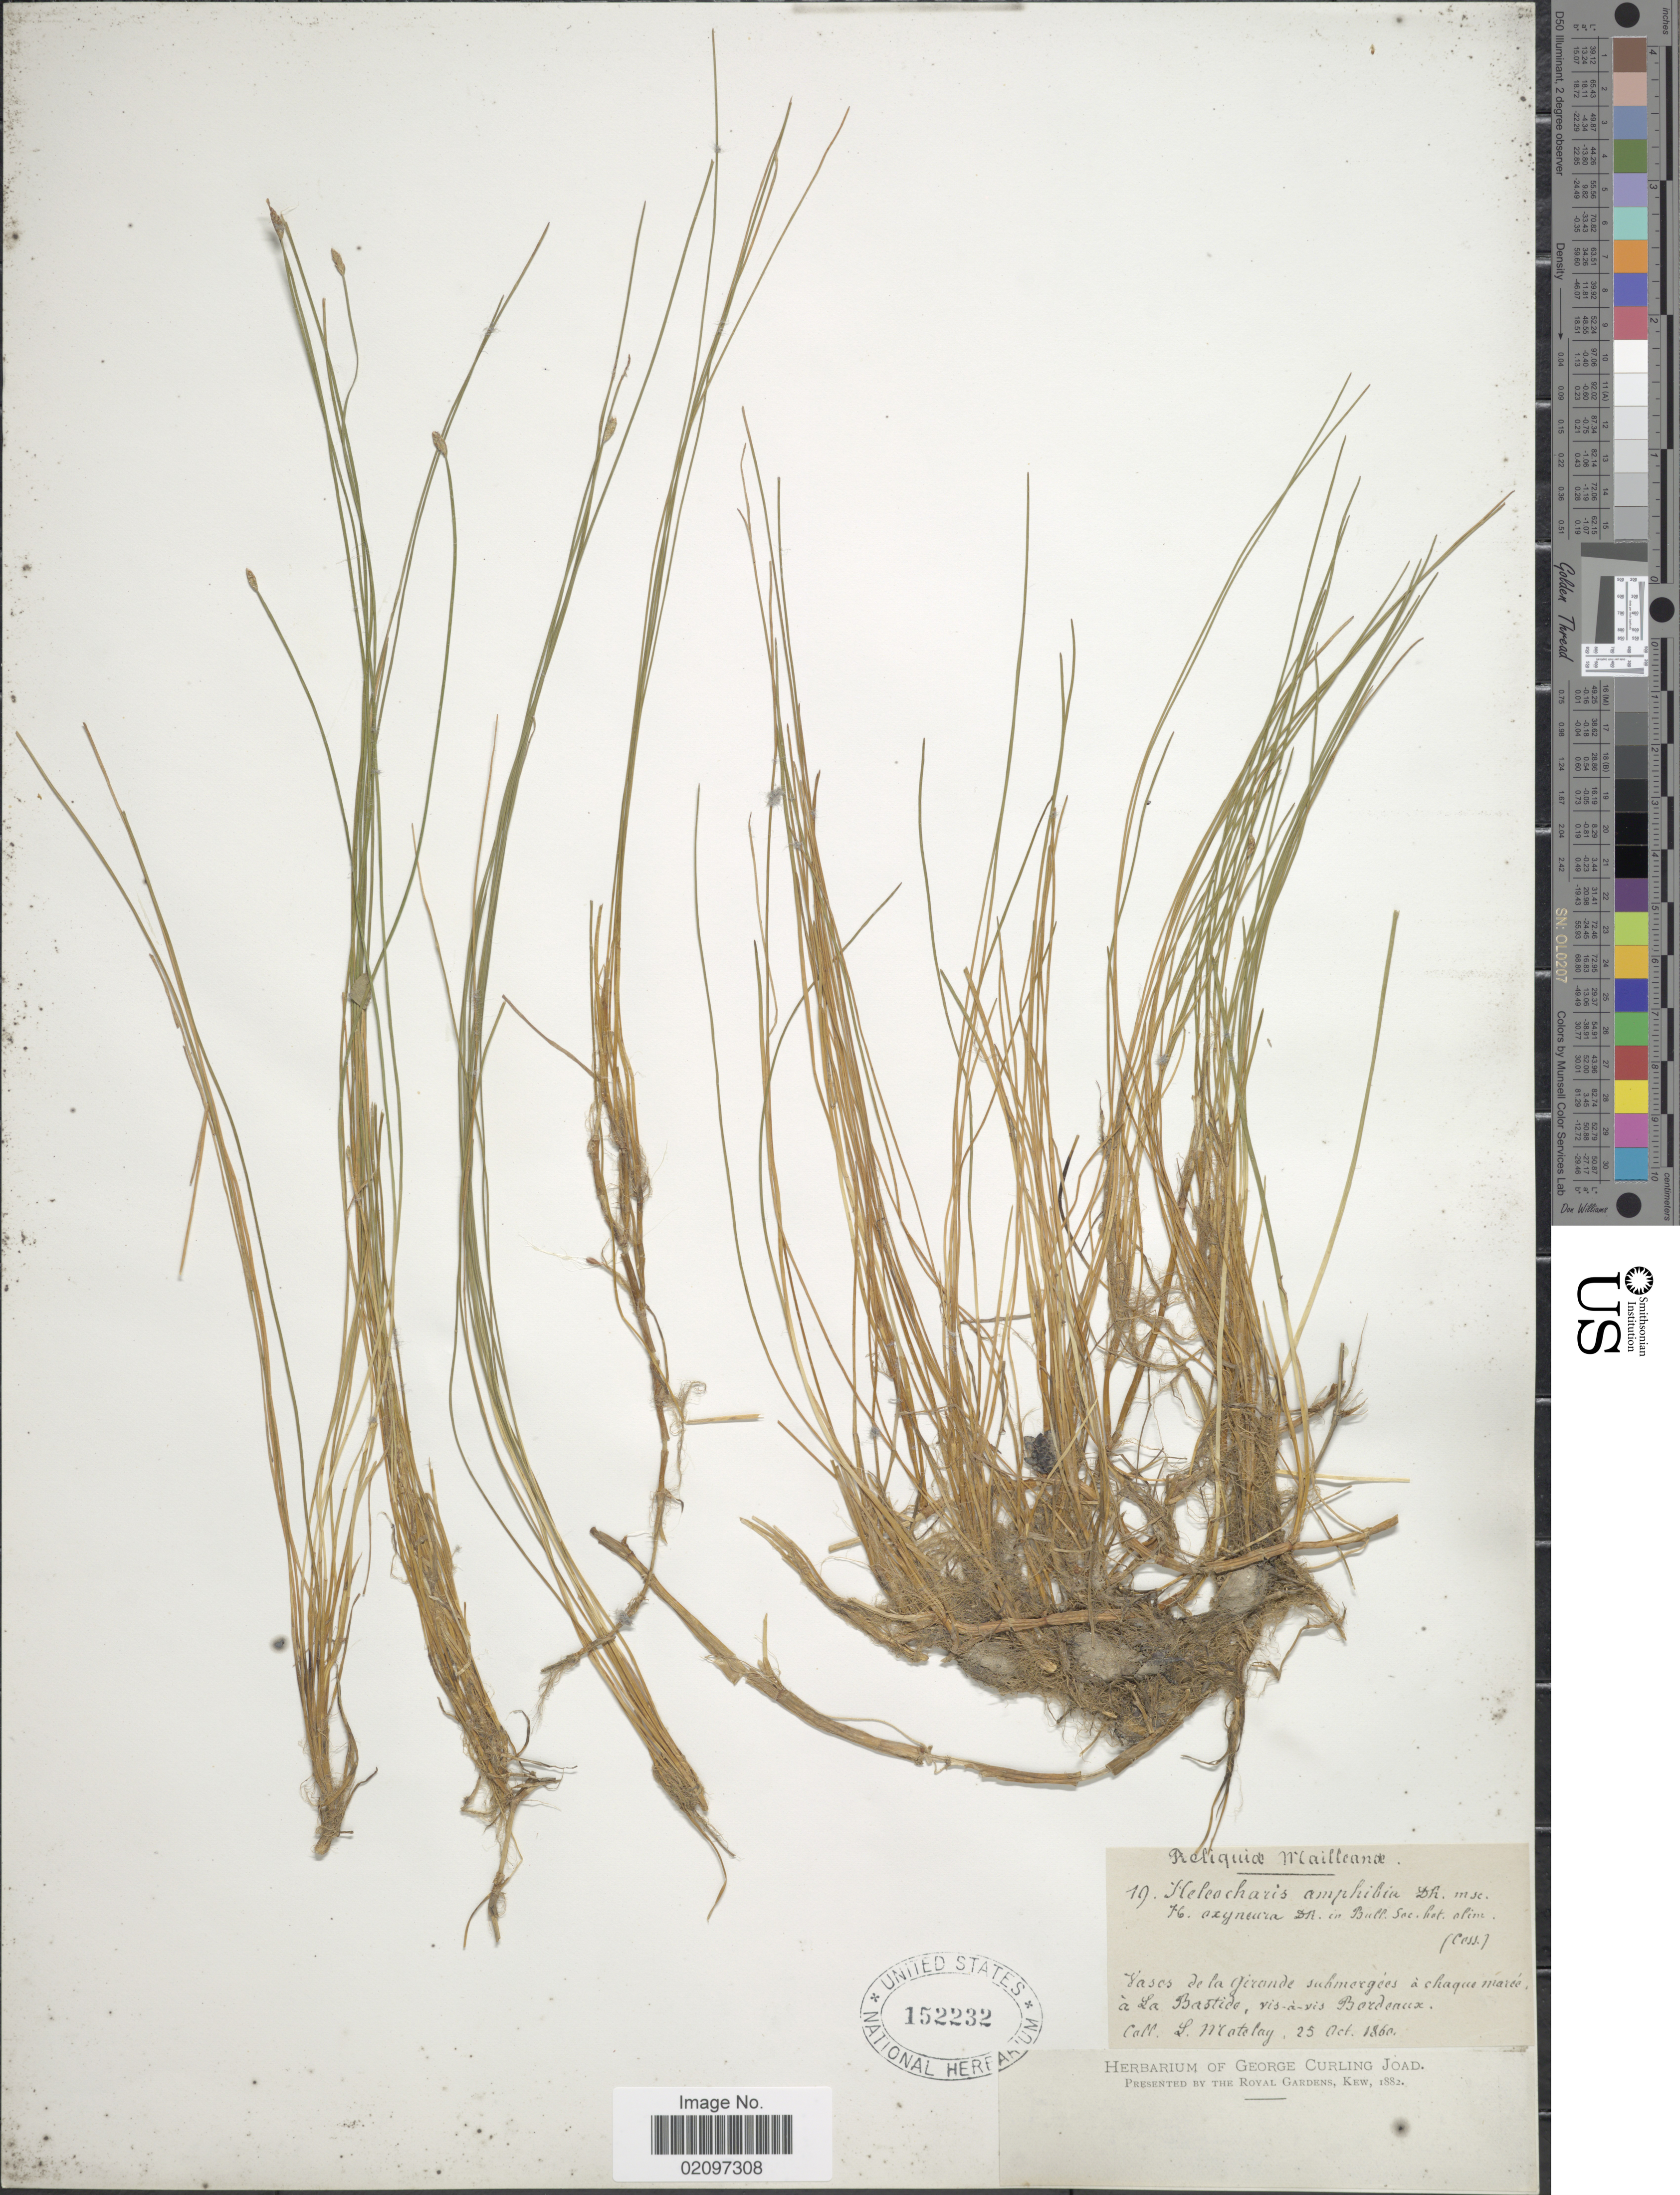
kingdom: Plantae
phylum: Tracheophyta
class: Liliopsida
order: Poales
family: Cyperaceae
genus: Eleocharis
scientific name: Eleocharis bonariensis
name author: Nees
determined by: Strong, Mark T., (BOT), Smithsonian Institution - National Museum of Natural History (UNITED STATES)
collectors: L. Motelay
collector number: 19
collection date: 1860-10-25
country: France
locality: Vases de la ironde submerges a chaque marce a La Bastide, vis-a-vis Bordeaux.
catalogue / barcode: US 152232